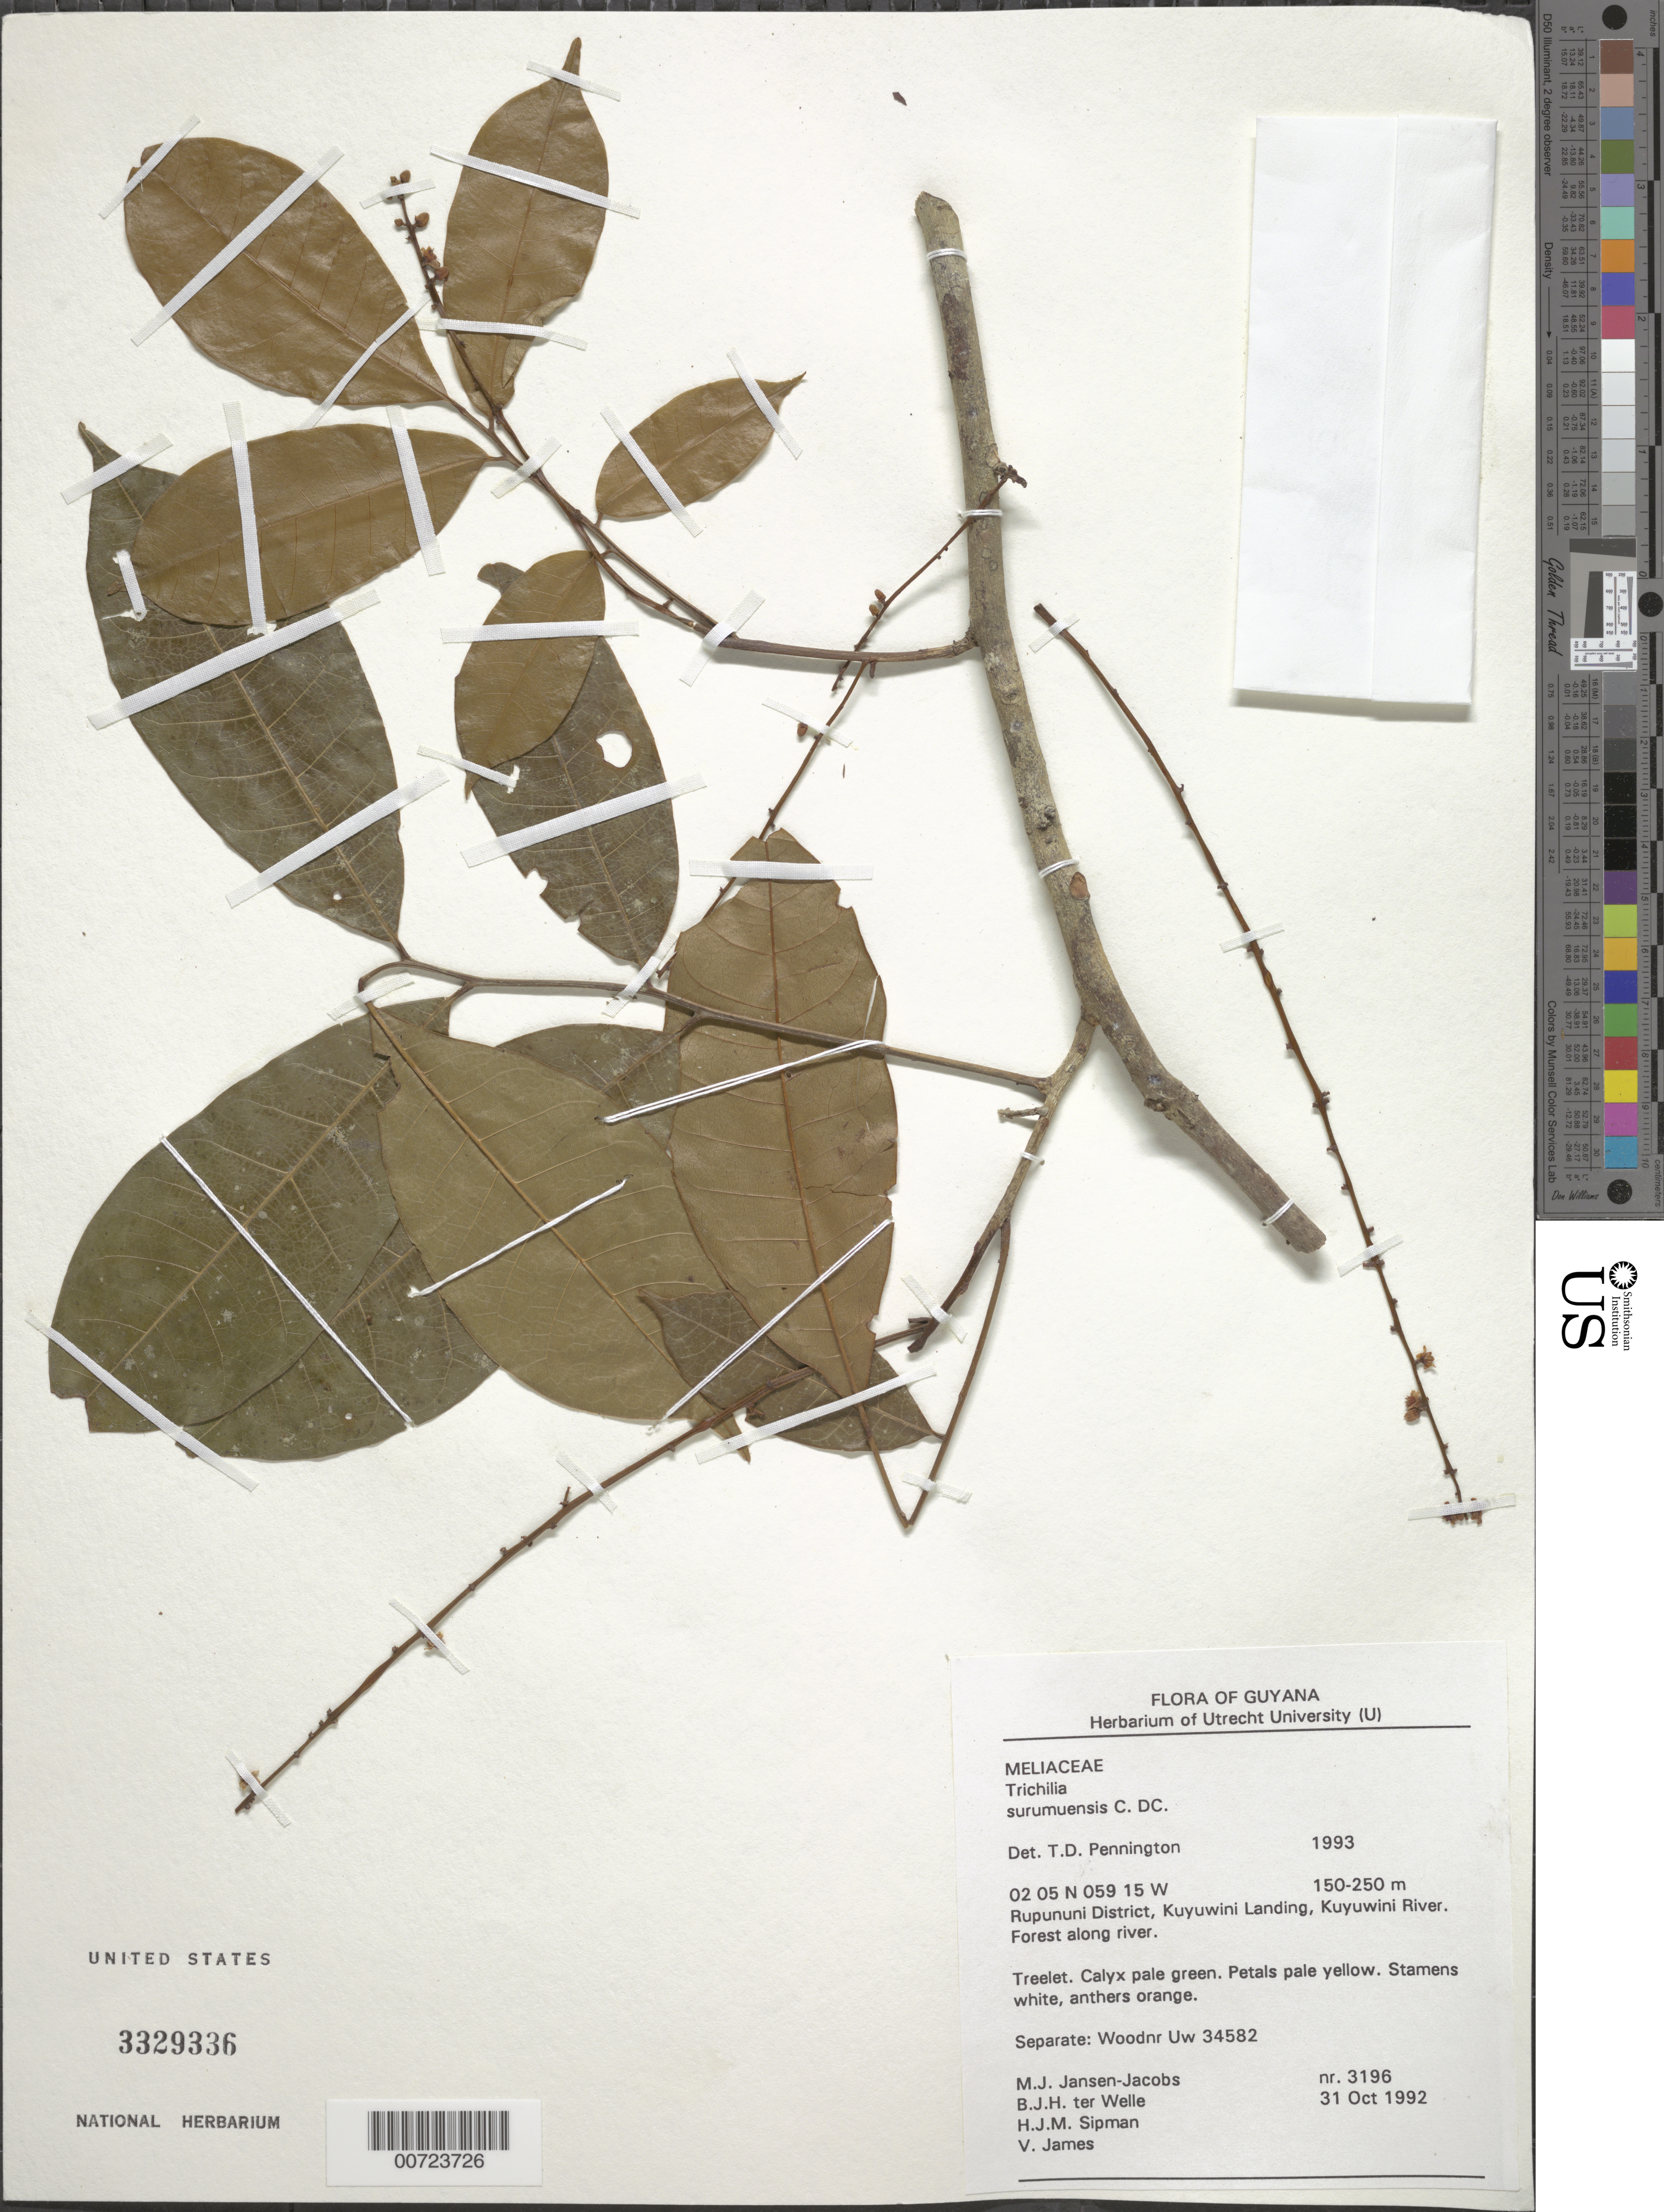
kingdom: Plantae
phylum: Tracheophyta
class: Magnoliopsida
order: Sapindales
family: Meliaceae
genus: Trichilia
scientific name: Trichilia surumuensis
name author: C. DC.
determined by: Pennington, T. D., (K)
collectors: M. J. Jansen-Jacobs, B. Welle, H. J. M. Sipman & V. James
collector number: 3196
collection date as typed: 31-Oct-92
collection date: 1992-10-31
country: Guyana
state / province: U. Takutu-U. Essequibo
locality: Kuyuwini Landing, Kuyuwini River, Rupununi District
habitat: Forest along river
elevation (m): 150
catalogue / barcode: US 3329336